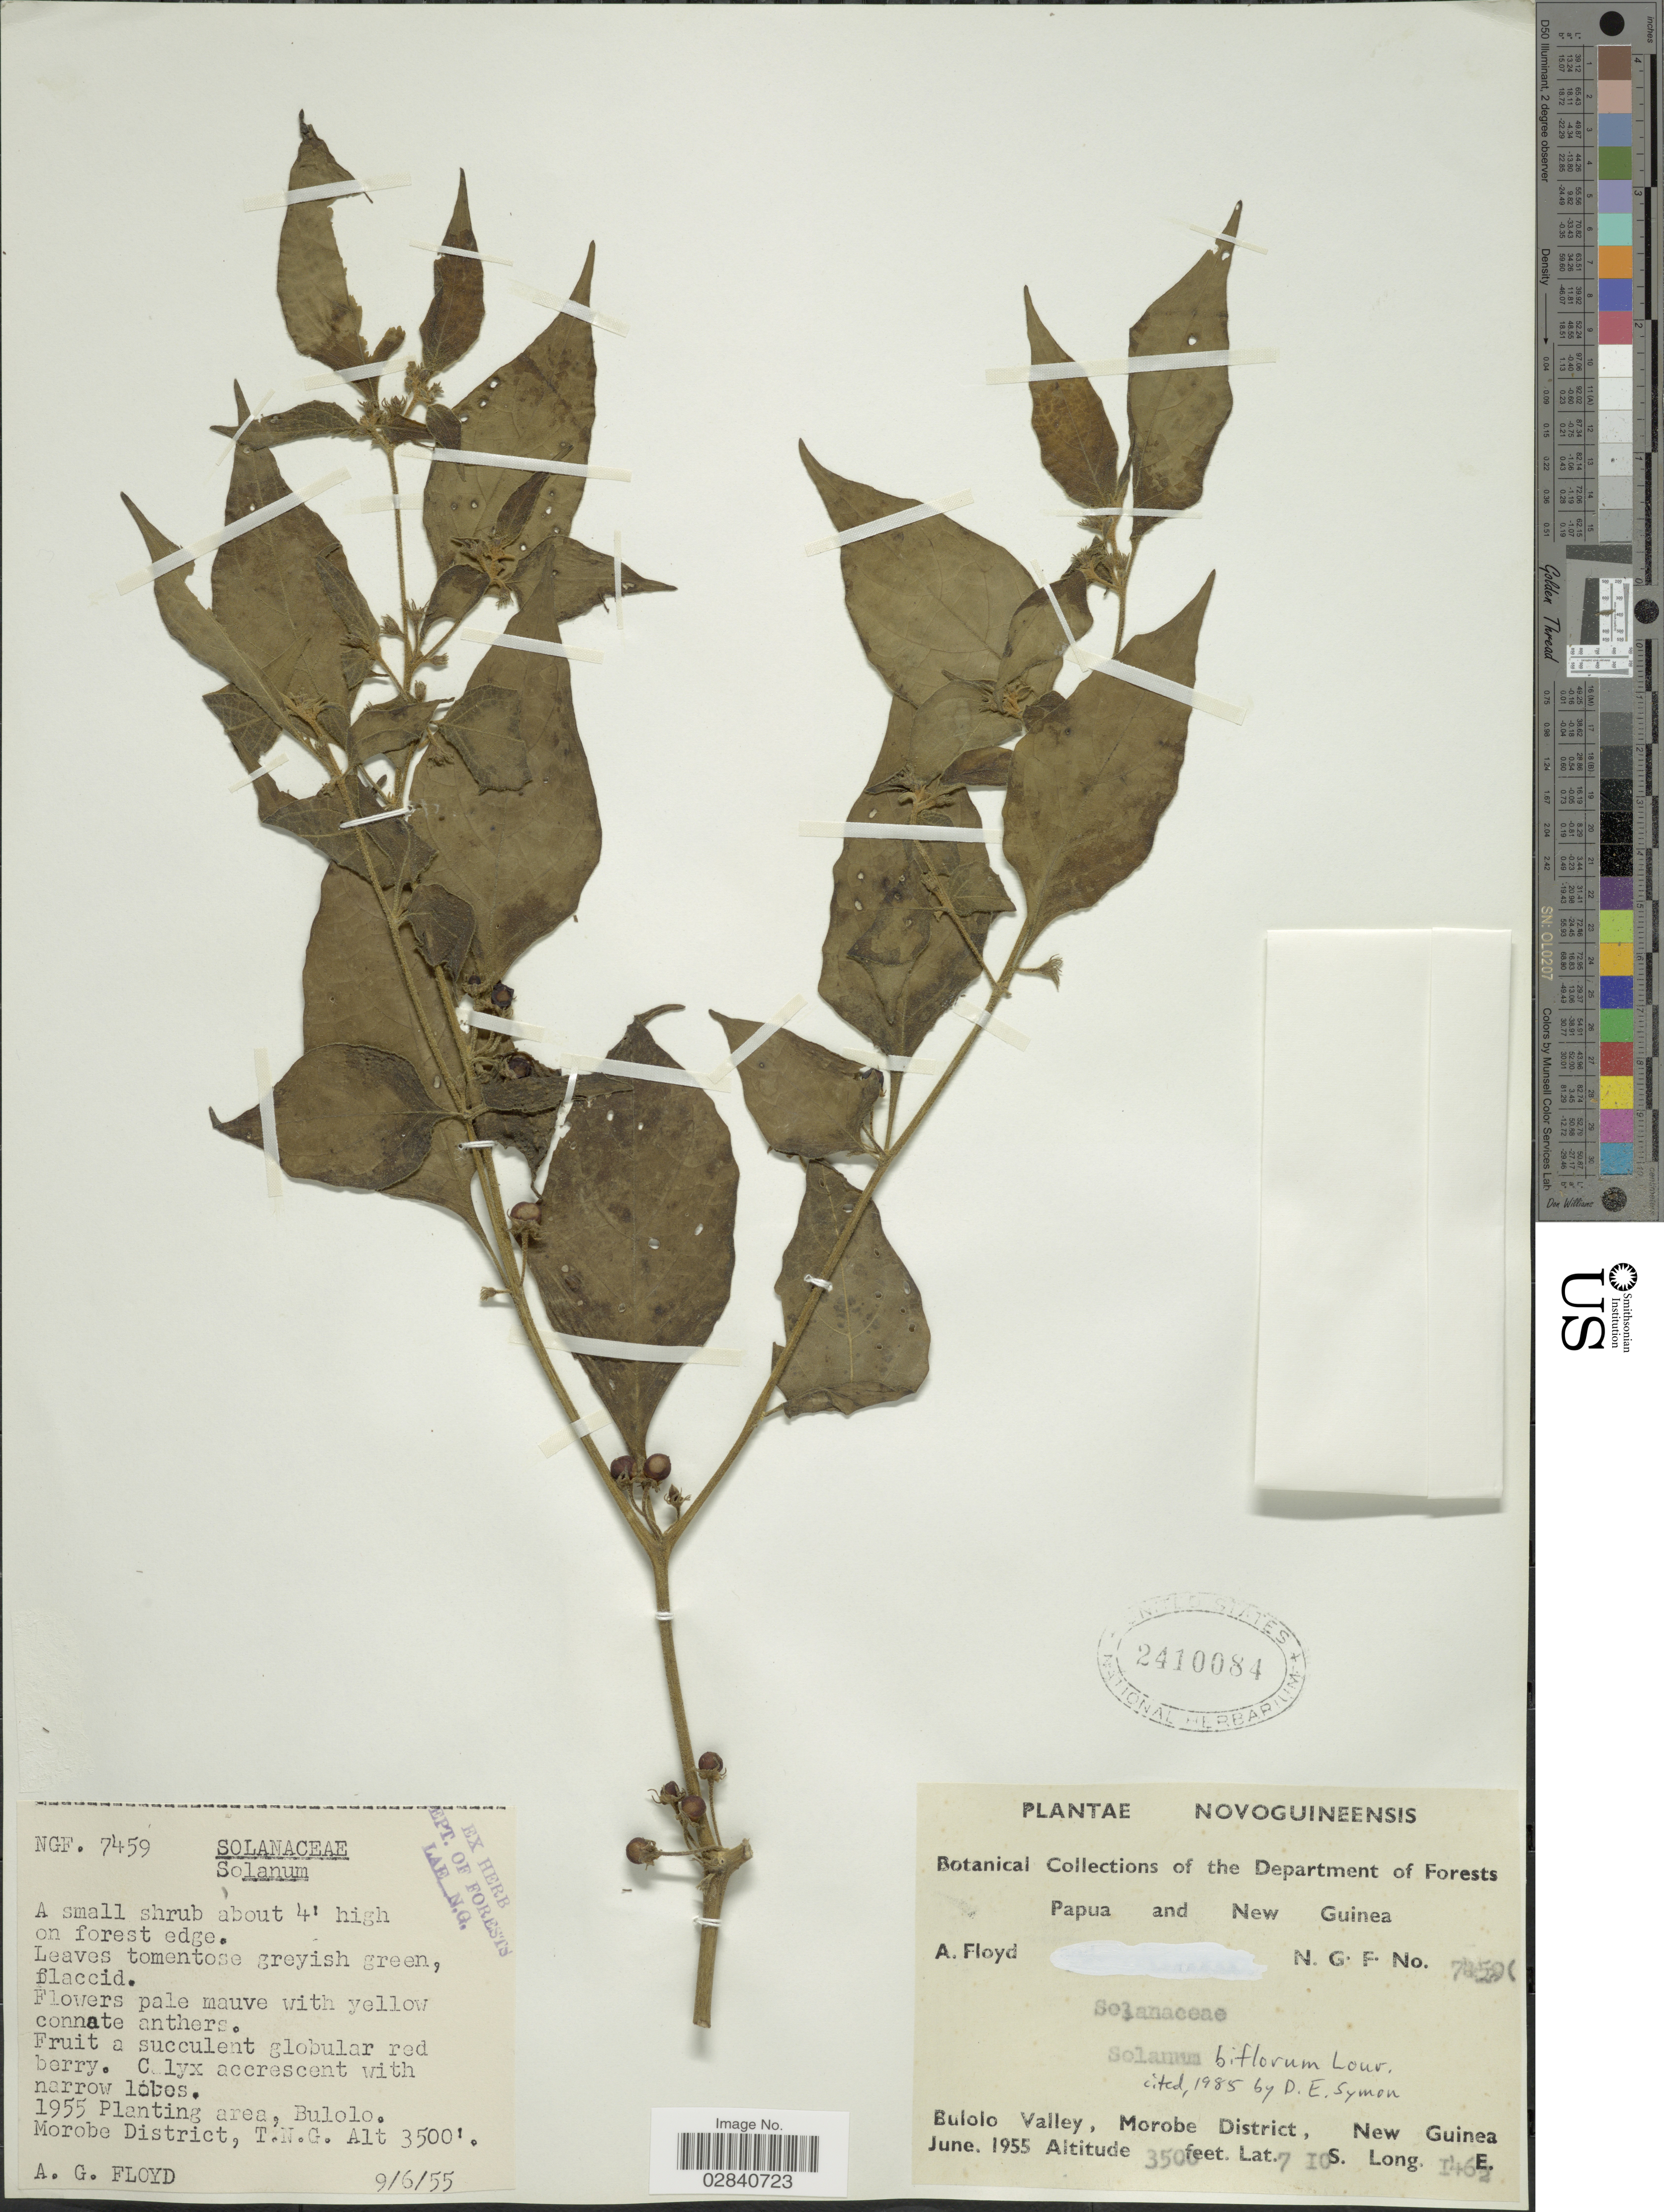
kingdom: Plantae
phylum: Tracheophyta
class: Magnoliopsida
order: Solanales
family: Solanaceae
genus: Lycianthes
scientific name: Lycianthes biflorum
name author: (Lour.) Bitter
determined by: Knapp, S. D.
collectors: A. G. Floyd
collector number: NGF. 7459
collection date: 1955-06-09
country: Papua New Guinea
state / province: Morobe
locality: Novoguineensis. 1955 Planting area. Bulolo Valley, Morobe District, New Guinea.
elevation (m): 1067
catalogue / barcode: US 2410084